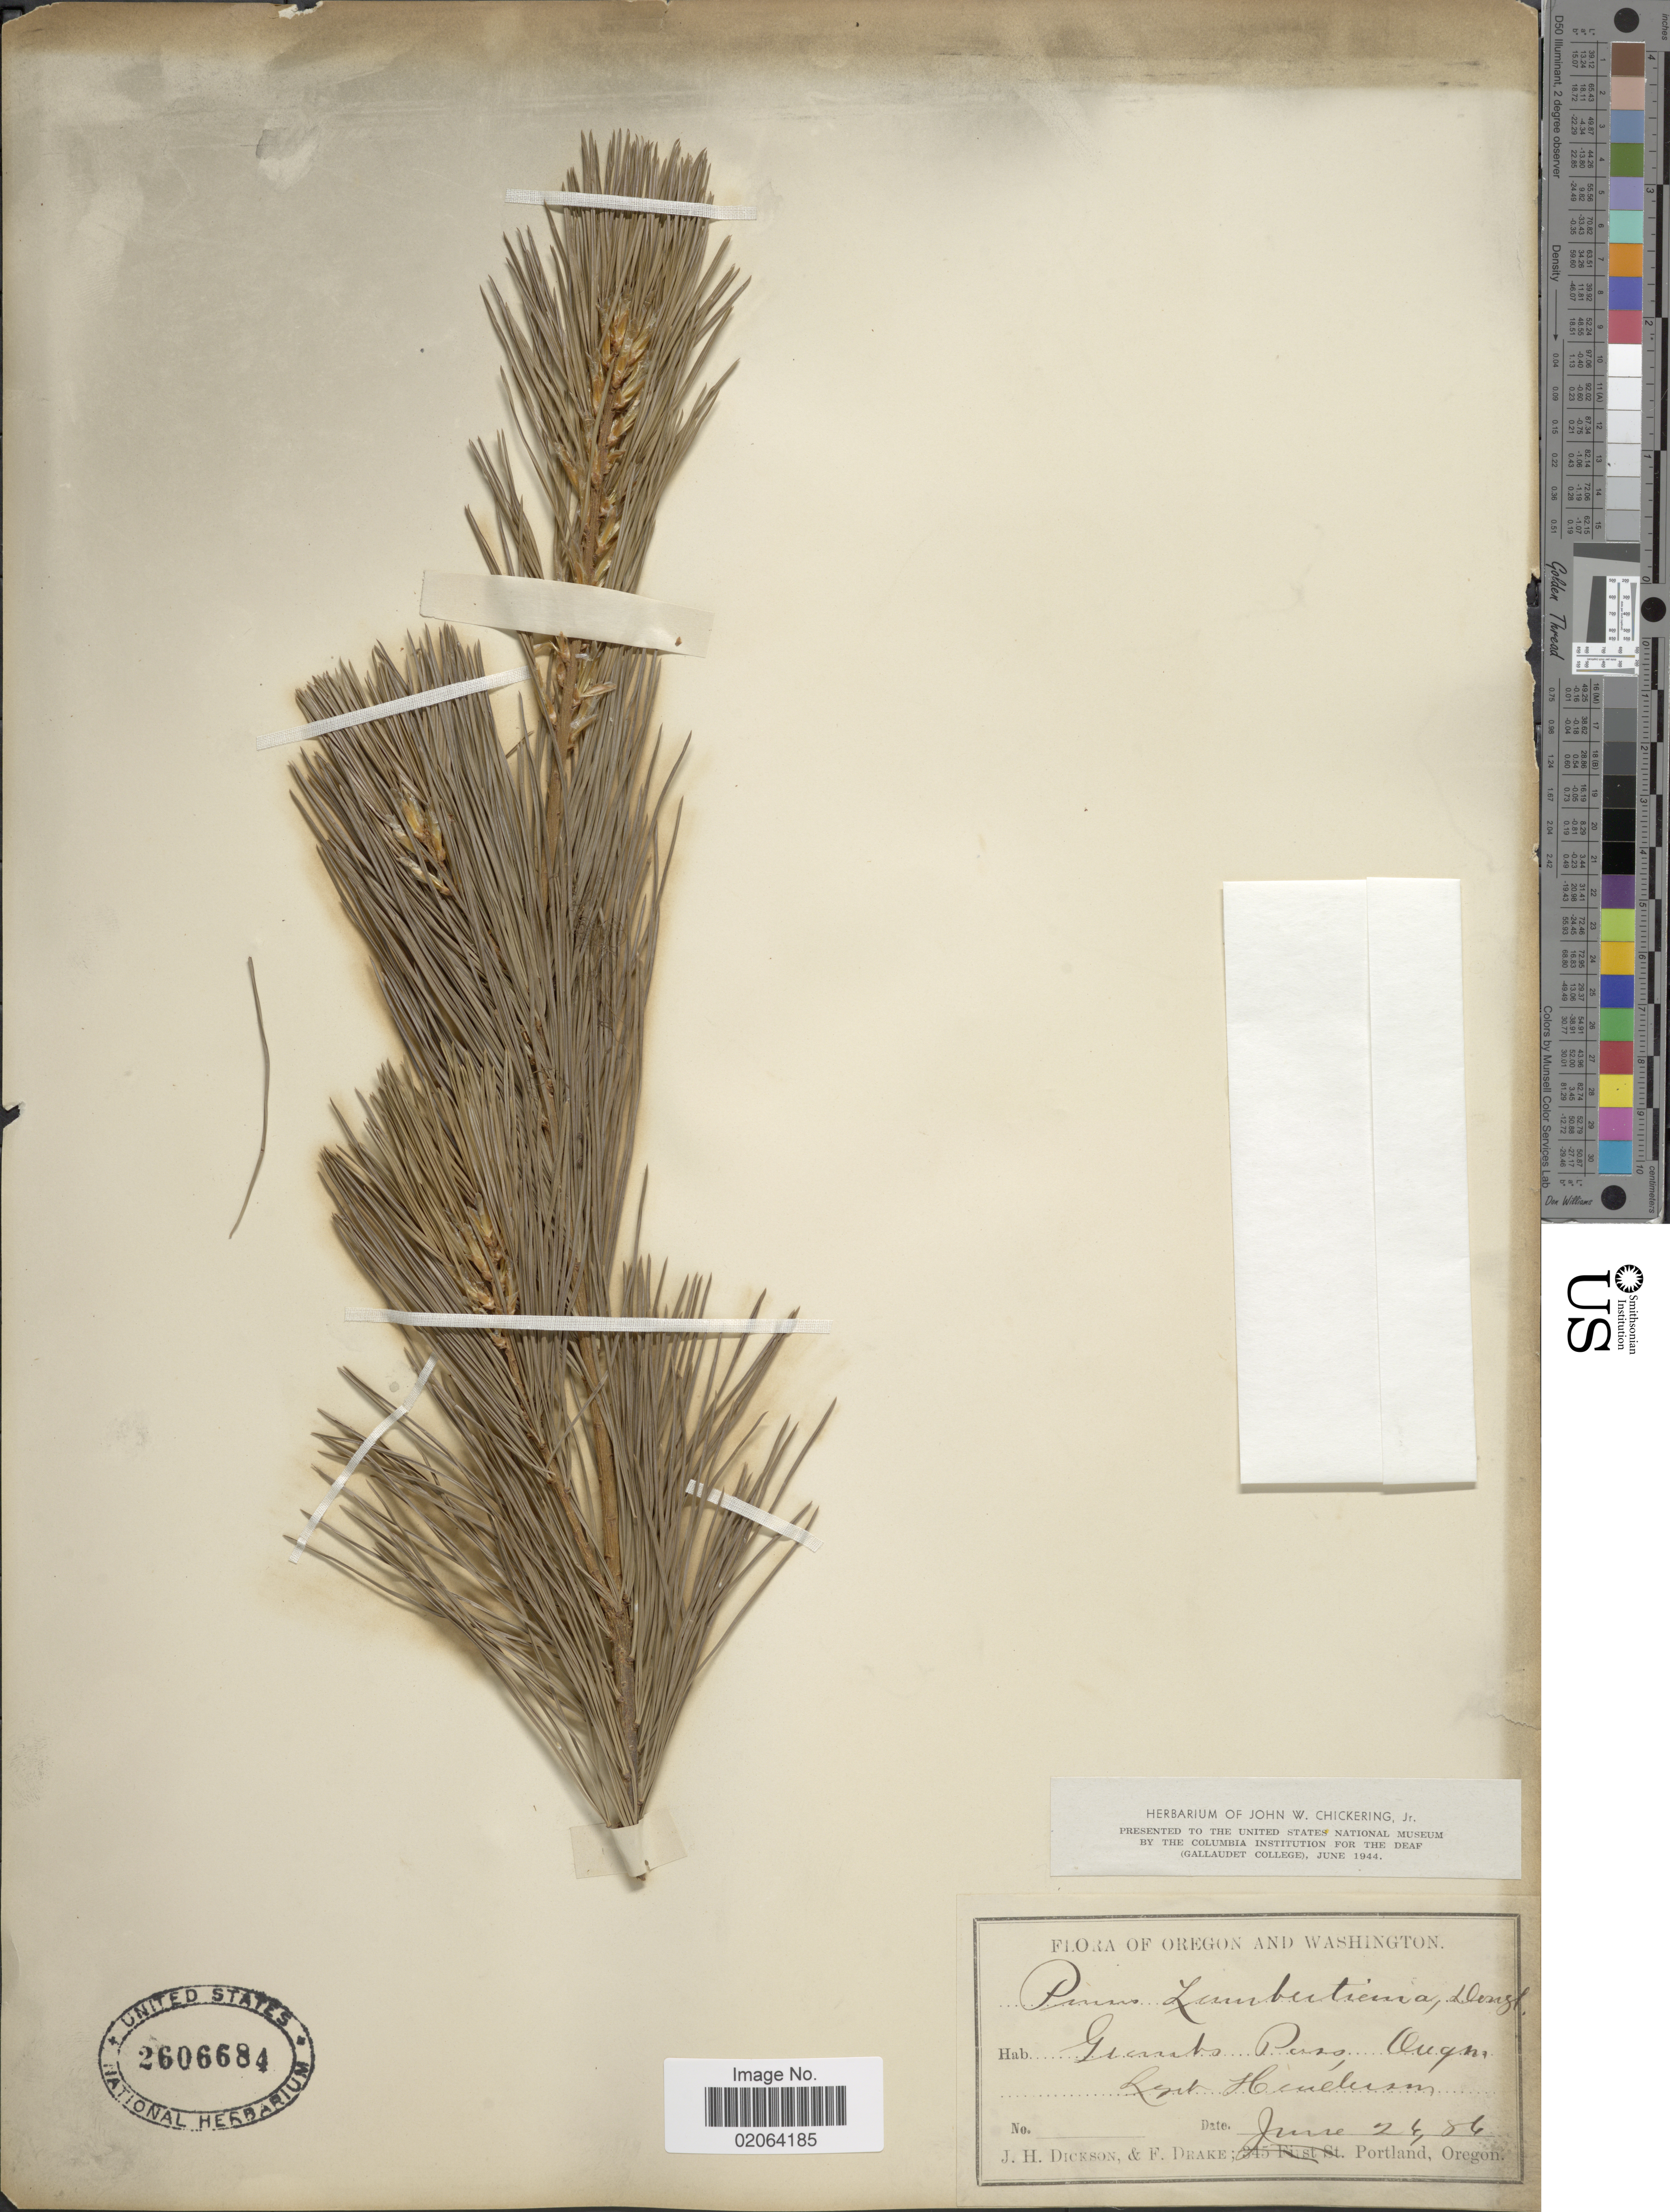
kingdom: Plantae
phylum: Tracheophyta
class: Pinopsida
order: Pinales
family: Pinaceae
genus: Pinus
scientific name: Pinus lambertiana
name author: Douglas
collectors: J. Dickson & F. Drake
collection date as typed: Transcribed d/m/y: 24/6/86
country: United States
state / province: Oregon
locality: Grants Pass, Lake Henderson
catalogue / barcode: US 2606684